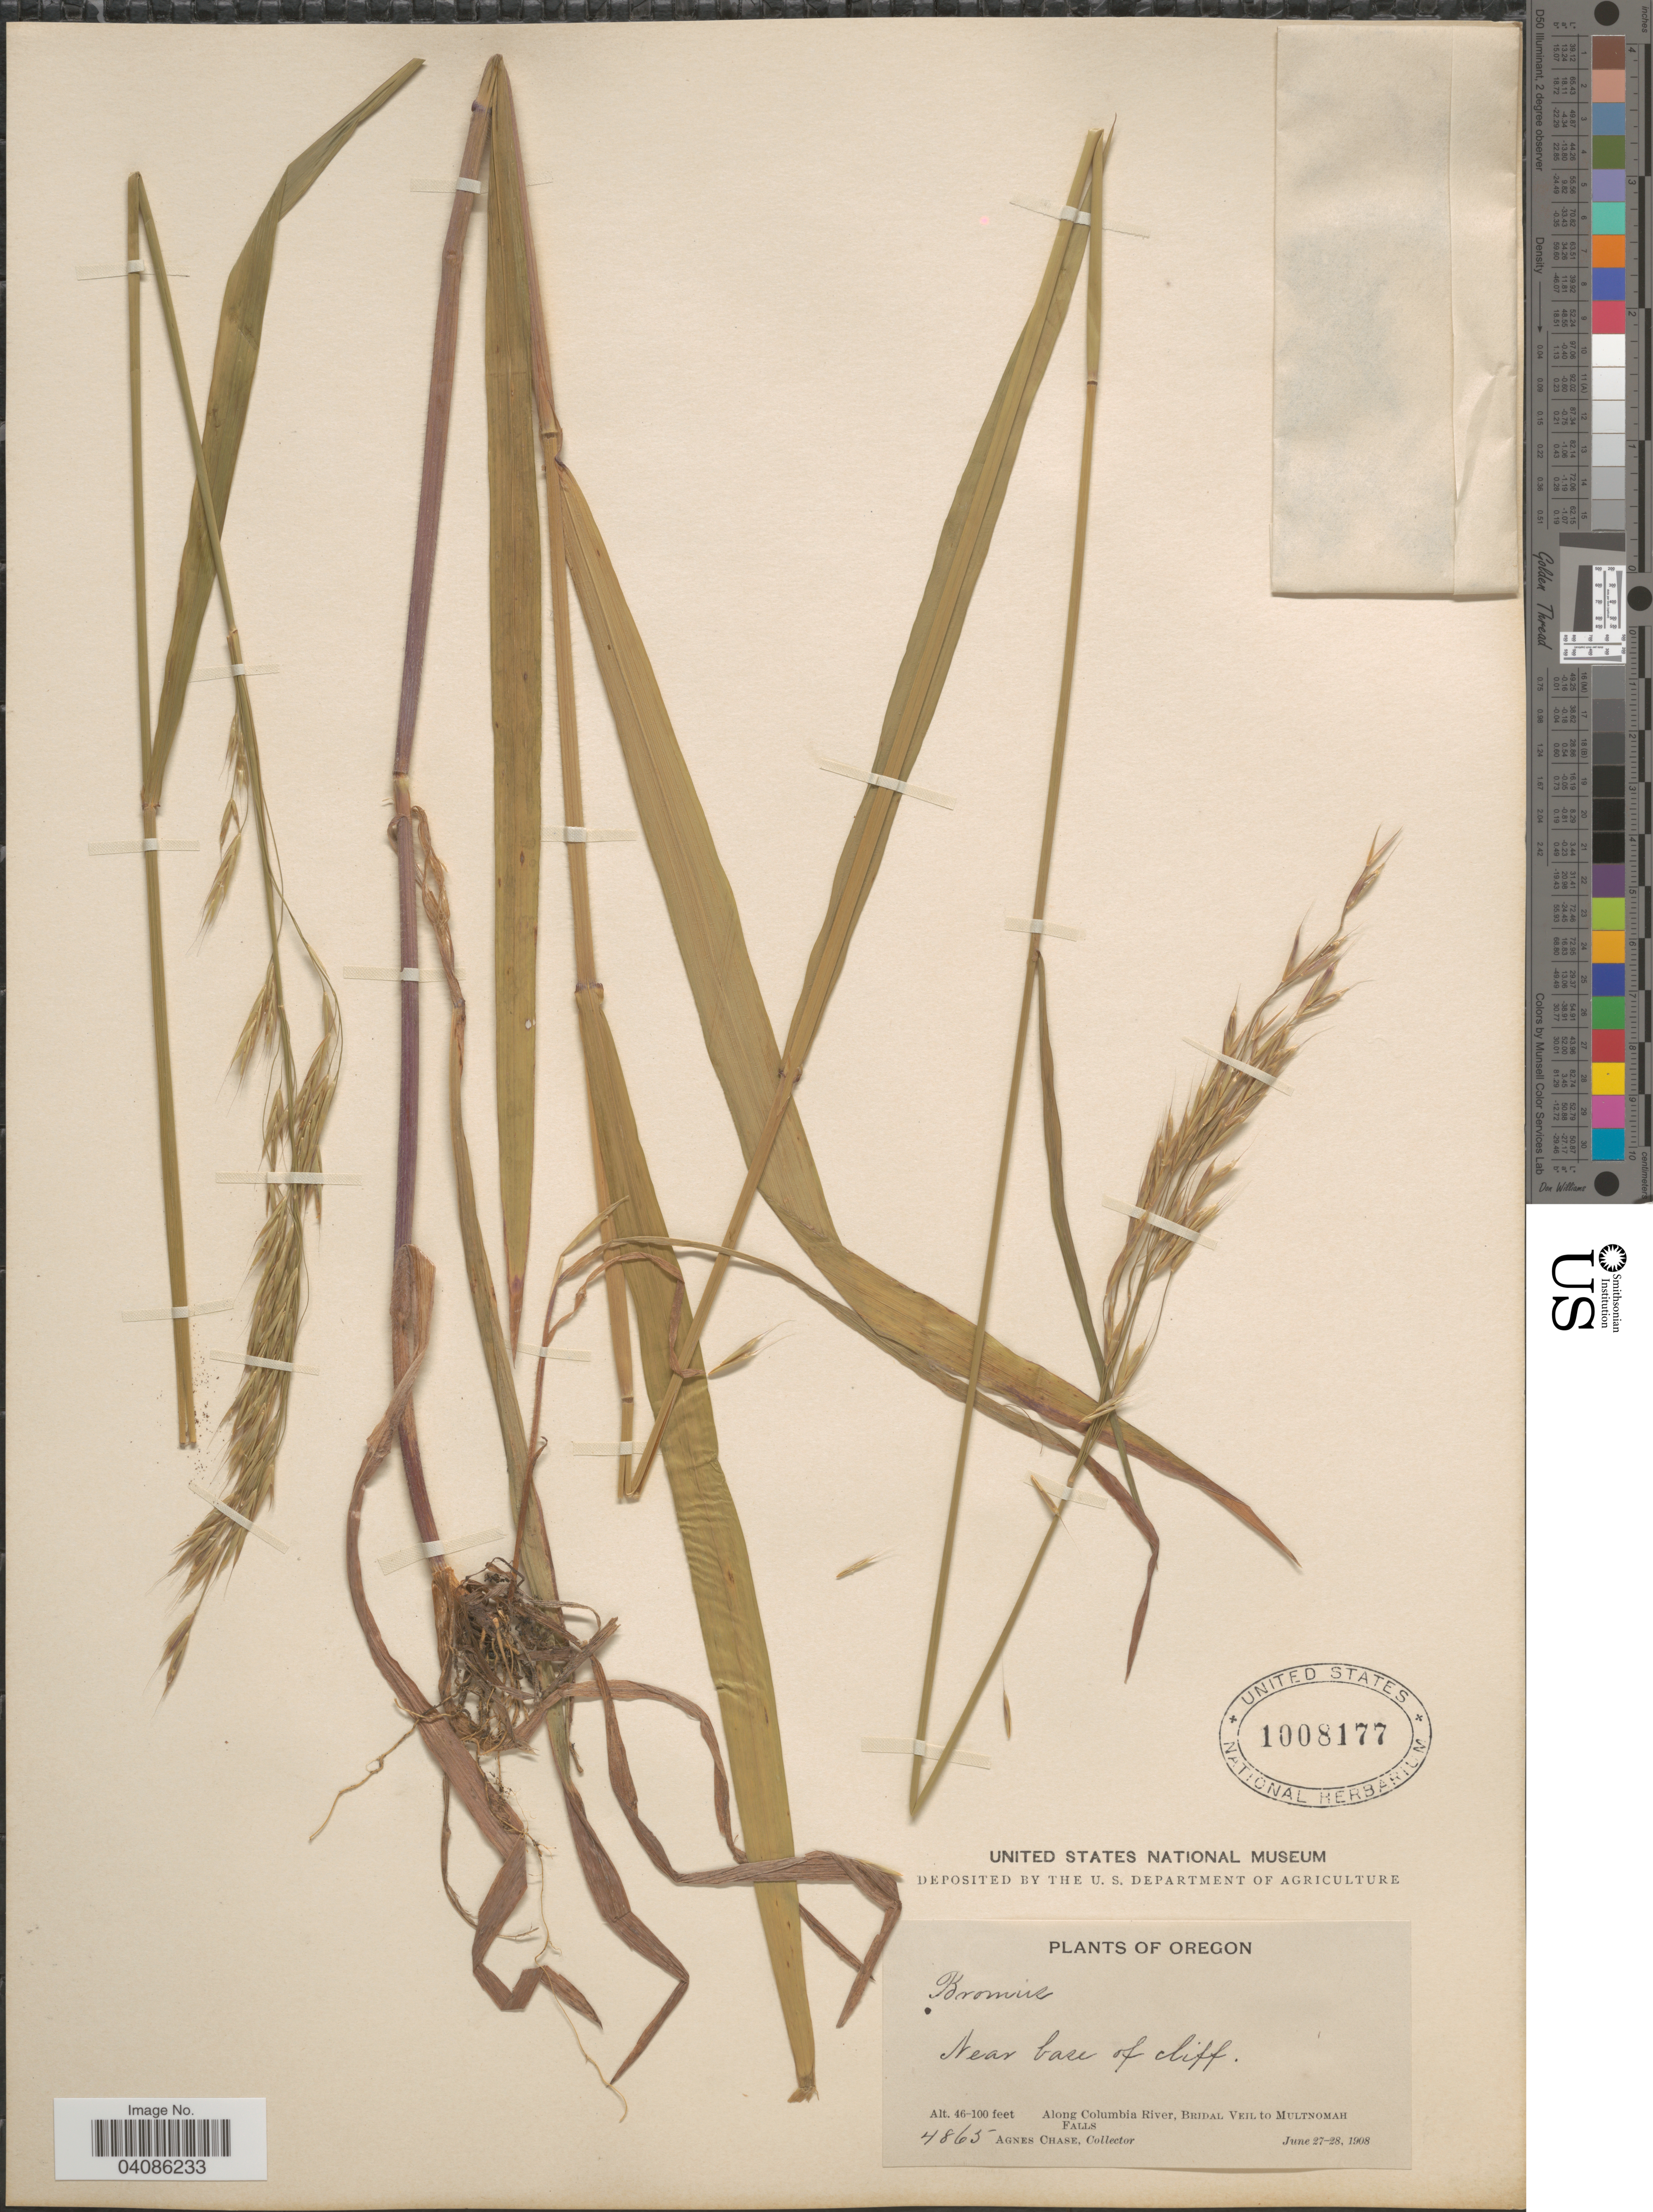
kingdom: Plantae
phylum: Tracheophyta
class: Liliopsida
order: Poales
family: Poaceae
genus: Bromus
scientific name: Bromus texensis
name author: (Shear) Hitchc.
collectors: A. Chase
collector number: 4865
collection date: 1908-06-27/1908-06-28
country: United States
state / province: Oregon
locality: Near base of cliff. Along Columbia River, Bridal Veil to Multnomah Falls.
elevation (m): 14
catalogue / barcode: US 1008177